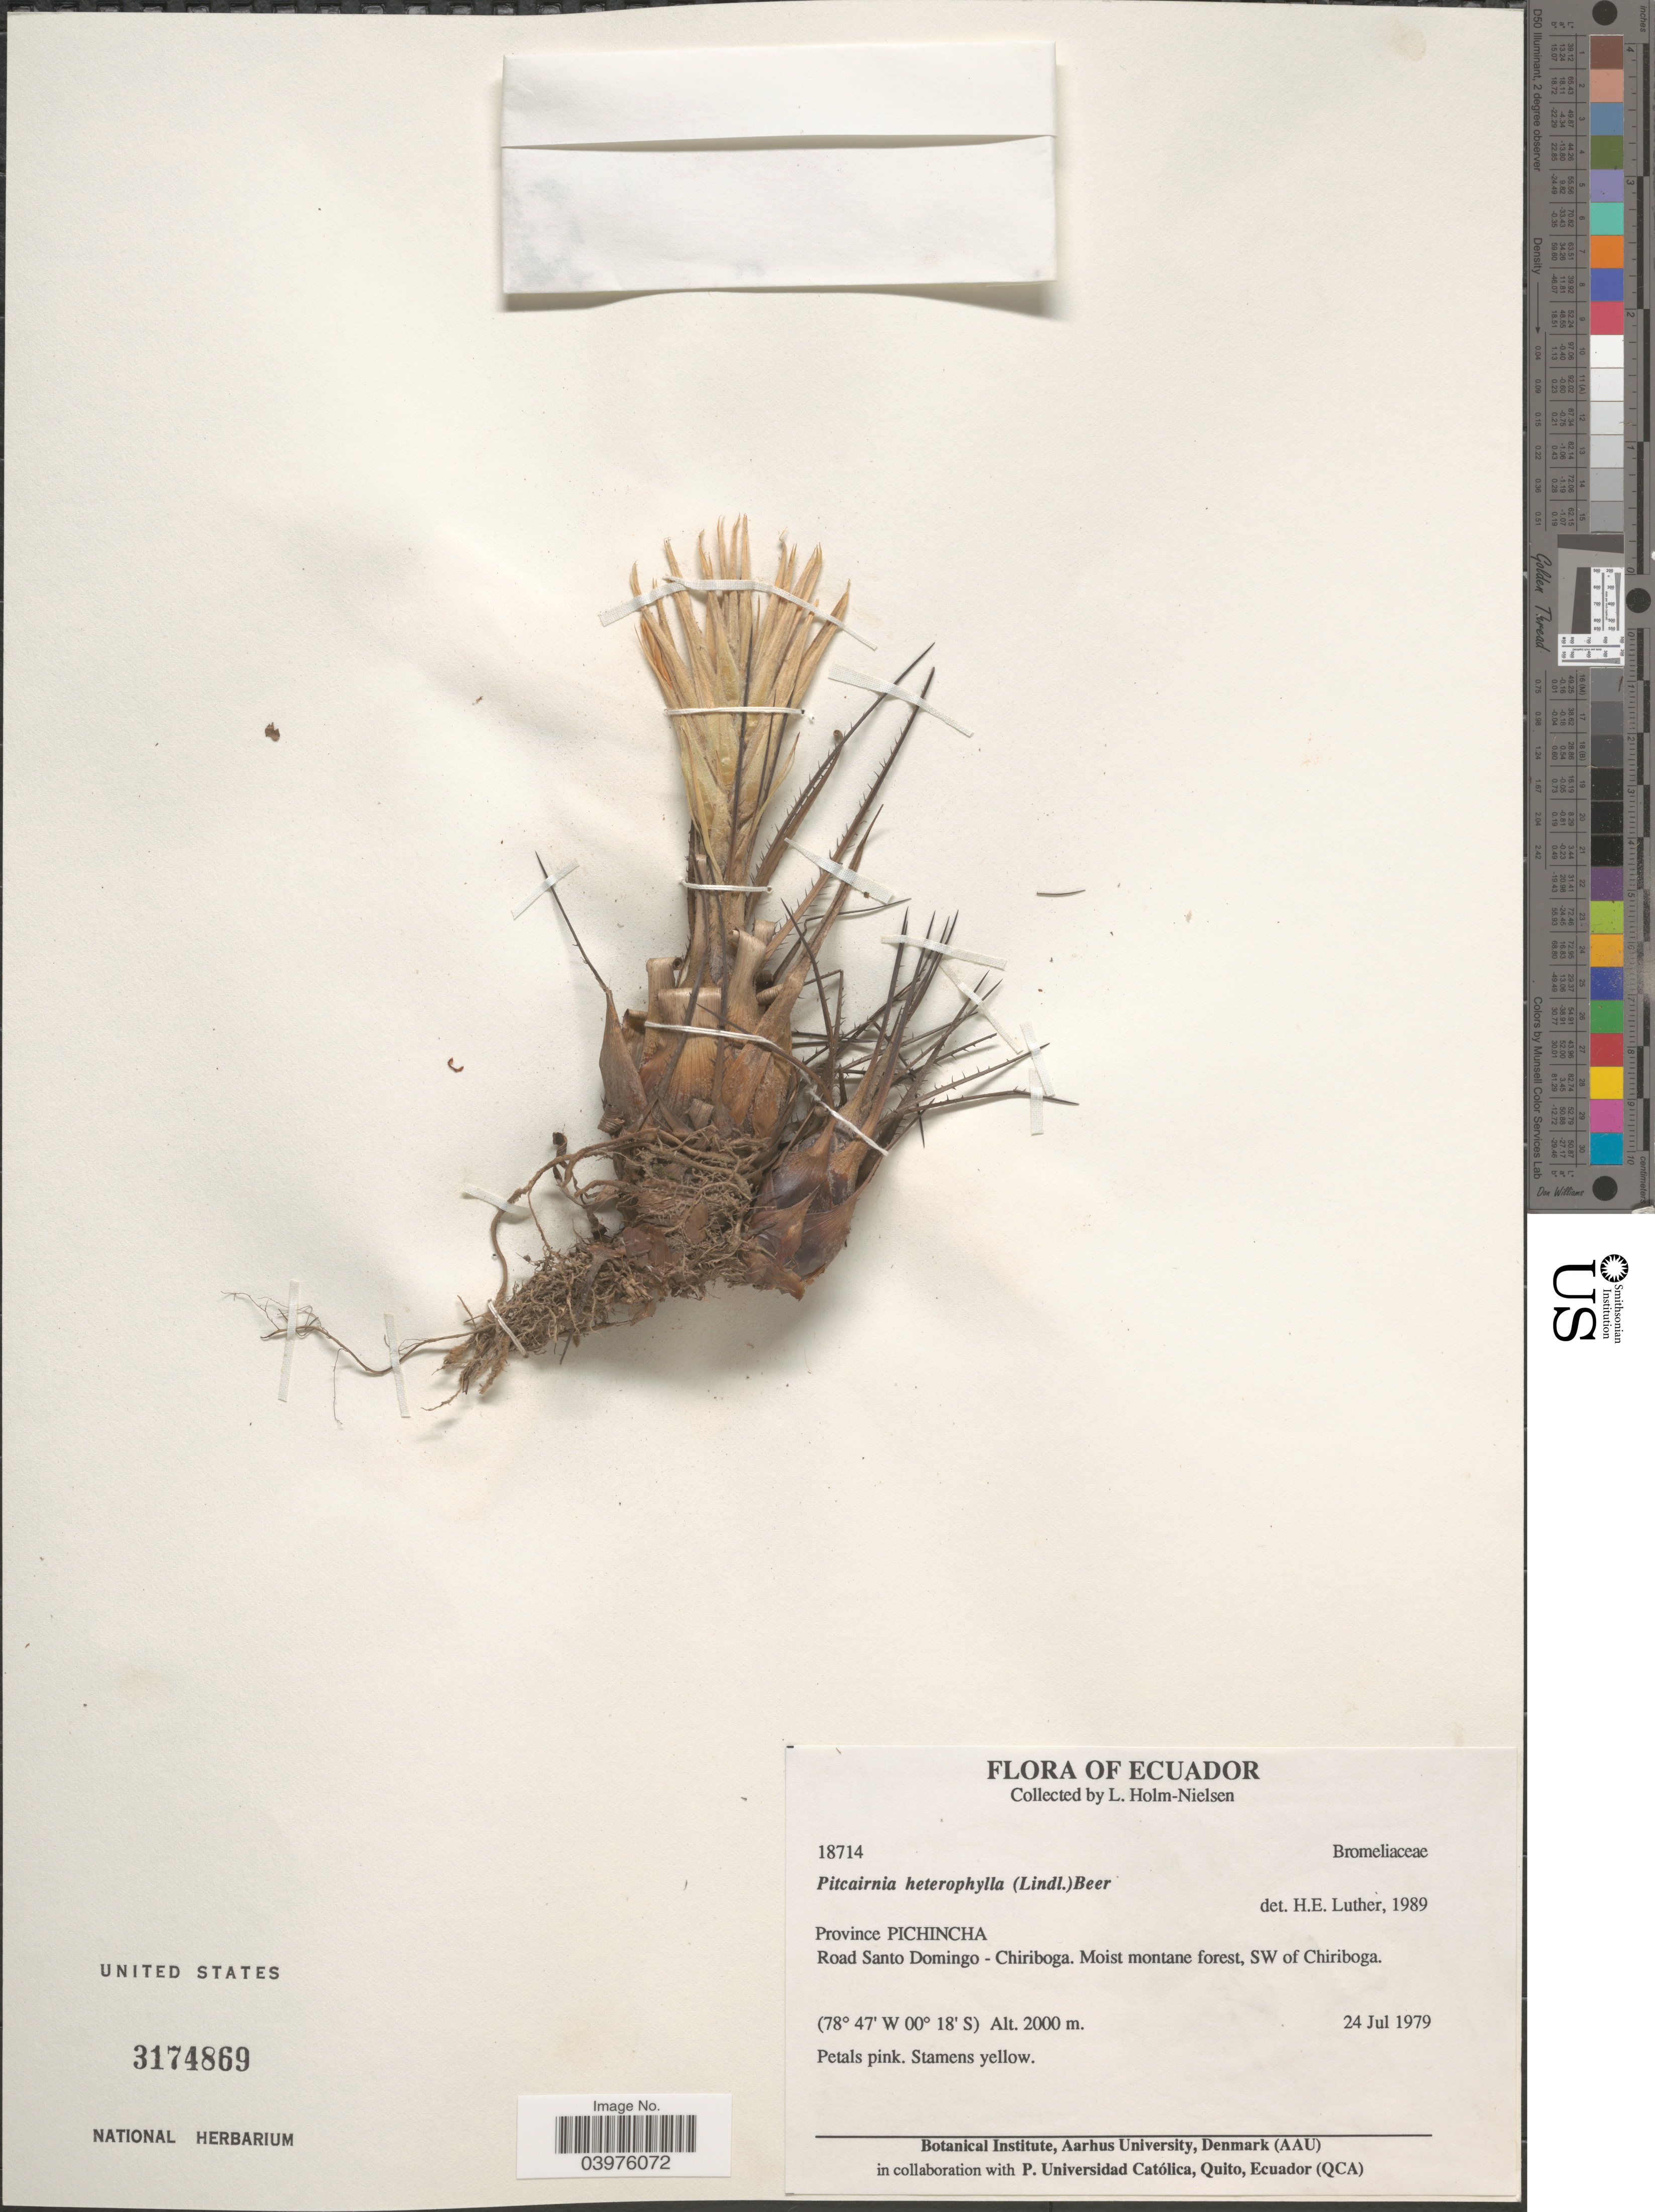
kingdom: Plantae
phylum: Tracheophyta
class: Liliopsida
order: Poales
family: Bromeliaceae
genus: Pitcairnia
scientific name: Pitcairnia heterophylla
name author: (Lindl.) Beer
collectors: L. Holm-Nielsen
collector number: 18714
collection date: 1979-07-24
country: Ecuador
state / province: Pichincha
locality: Road Santo Domingo - Chiriboga. Moist montane forest, SW of Chiriboga.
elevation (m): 2000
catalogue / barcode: US 3174869